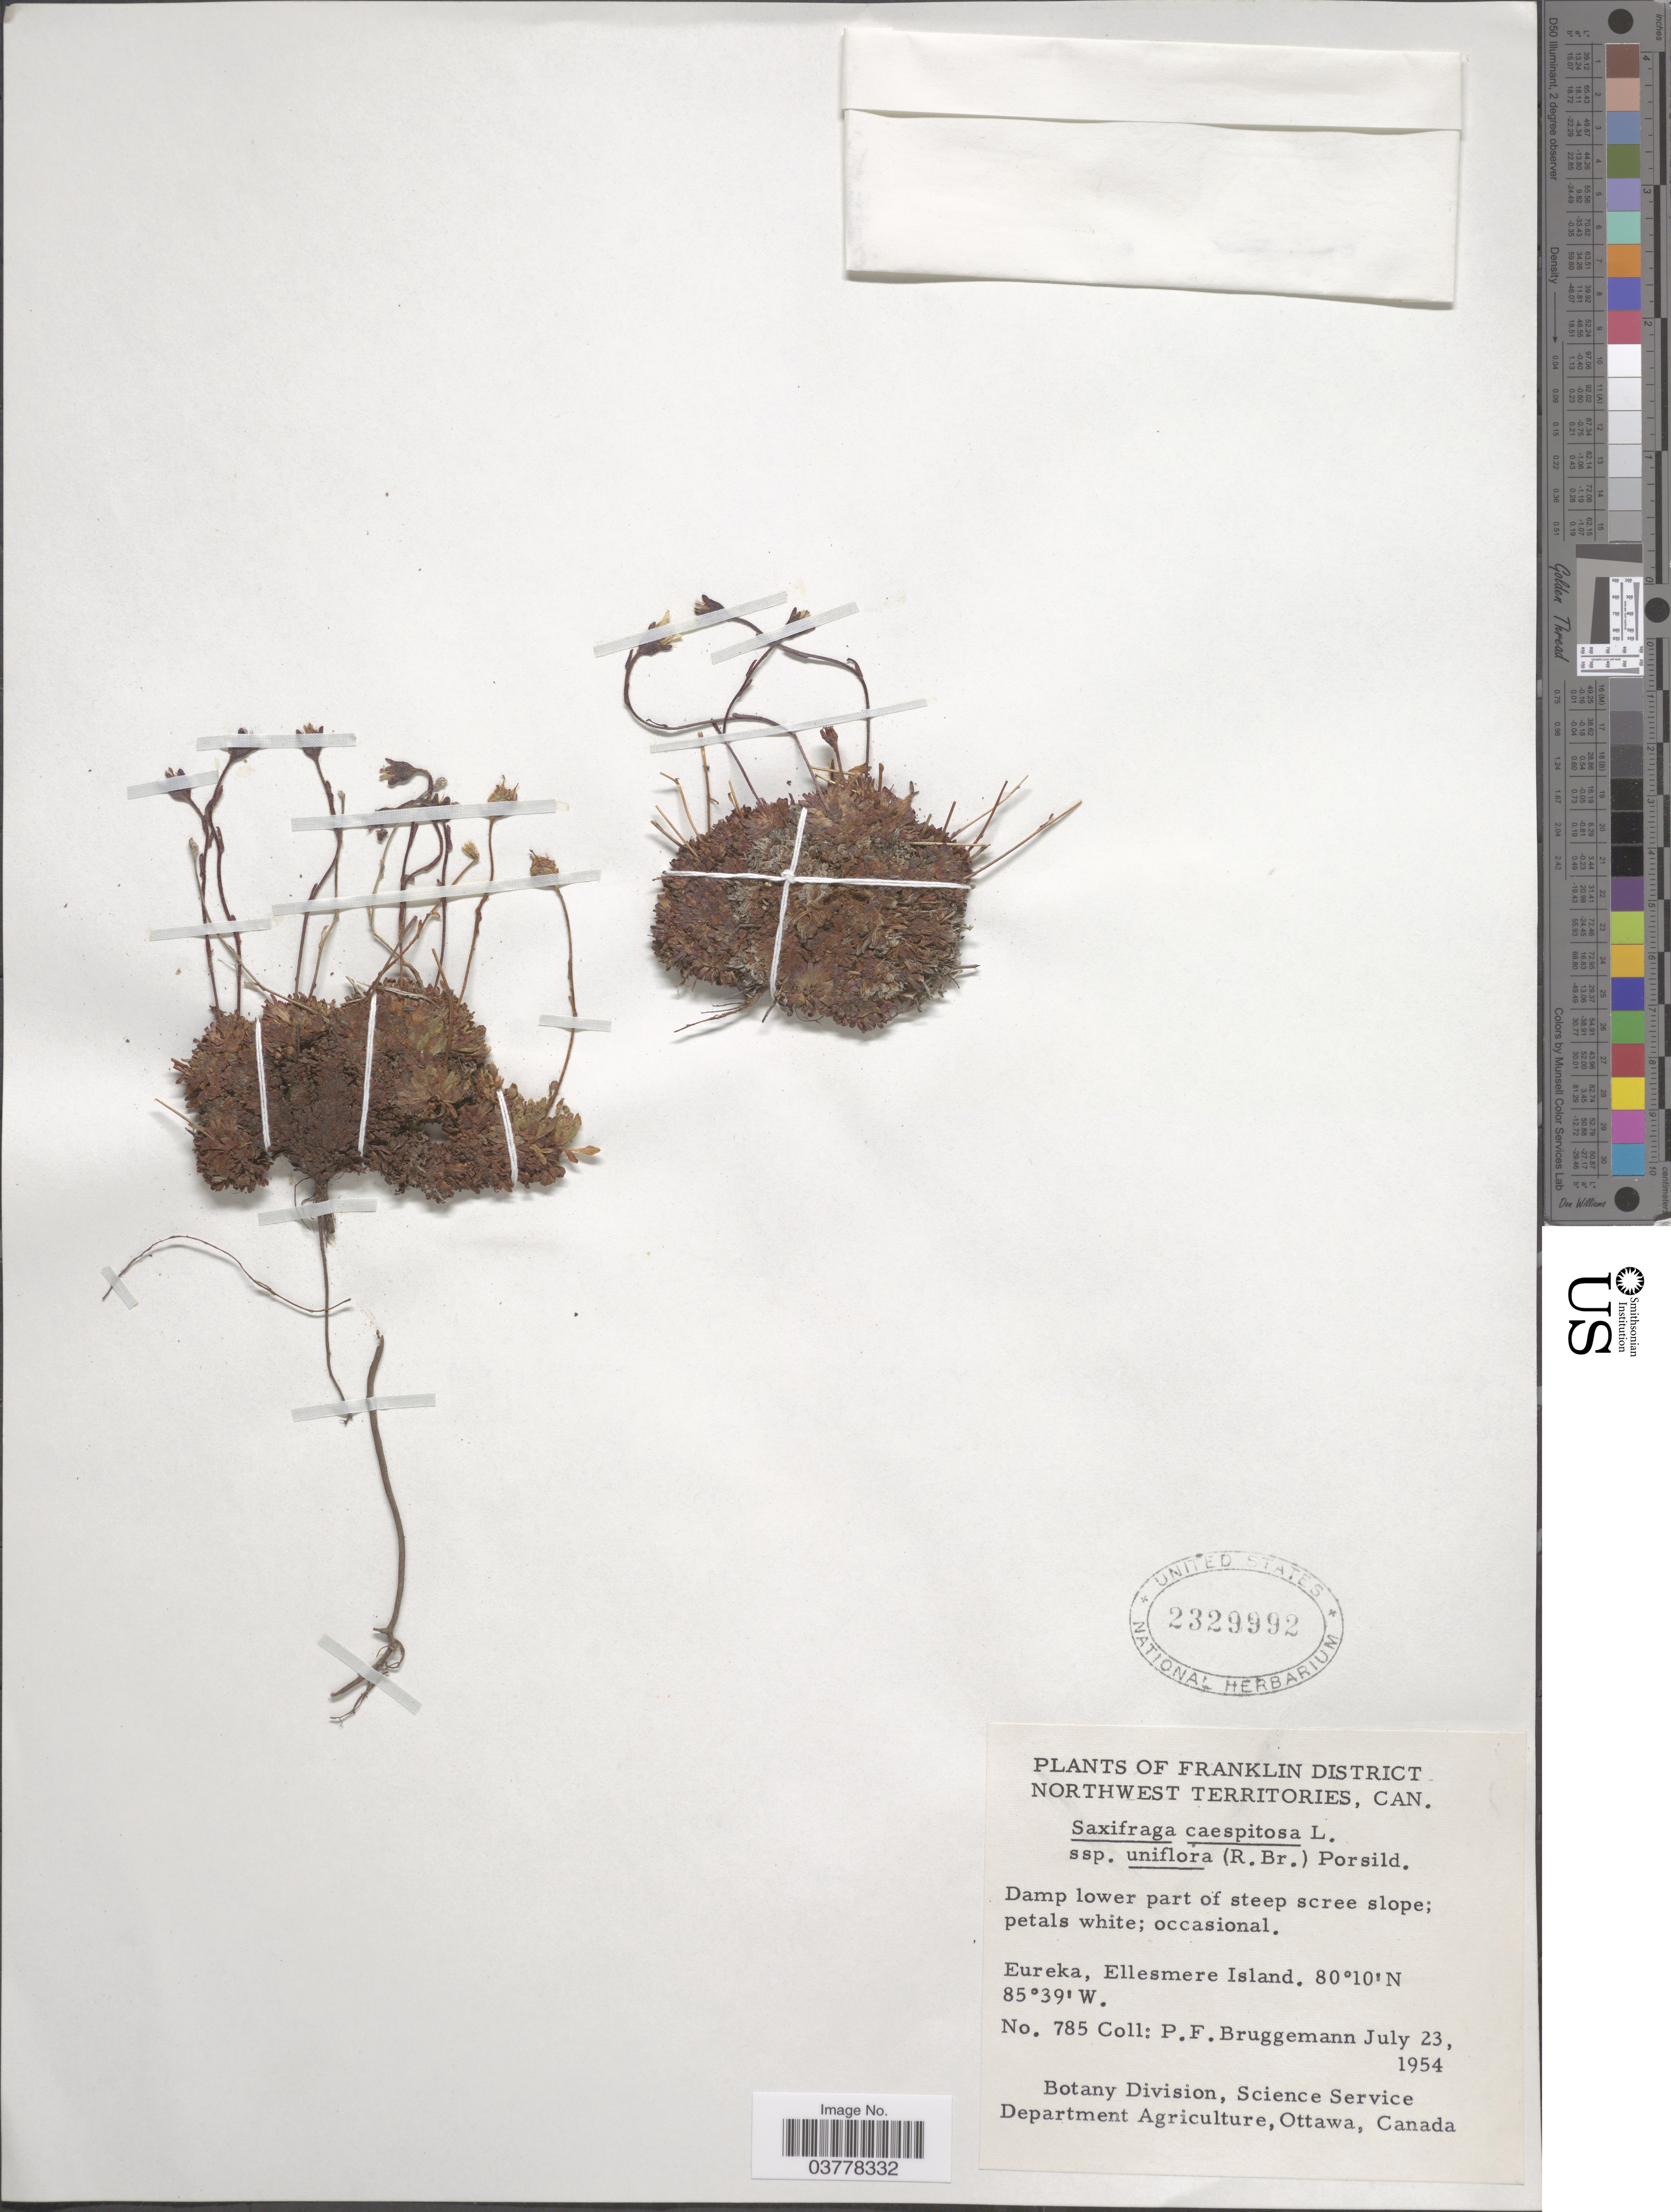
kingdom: Plantae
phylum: Tracheophyta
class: Magnoliopsida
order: Saxifragales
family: Saxifragaceae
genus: Saxifraga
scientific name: Saxifraga caespitosa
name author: L.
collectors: P. Bruggemann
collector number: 785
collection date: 1954-07-23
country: Canada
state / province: Northwest Territories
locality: Franklin District. Eureka, Ellesmere Island.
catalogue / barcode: US 2329992